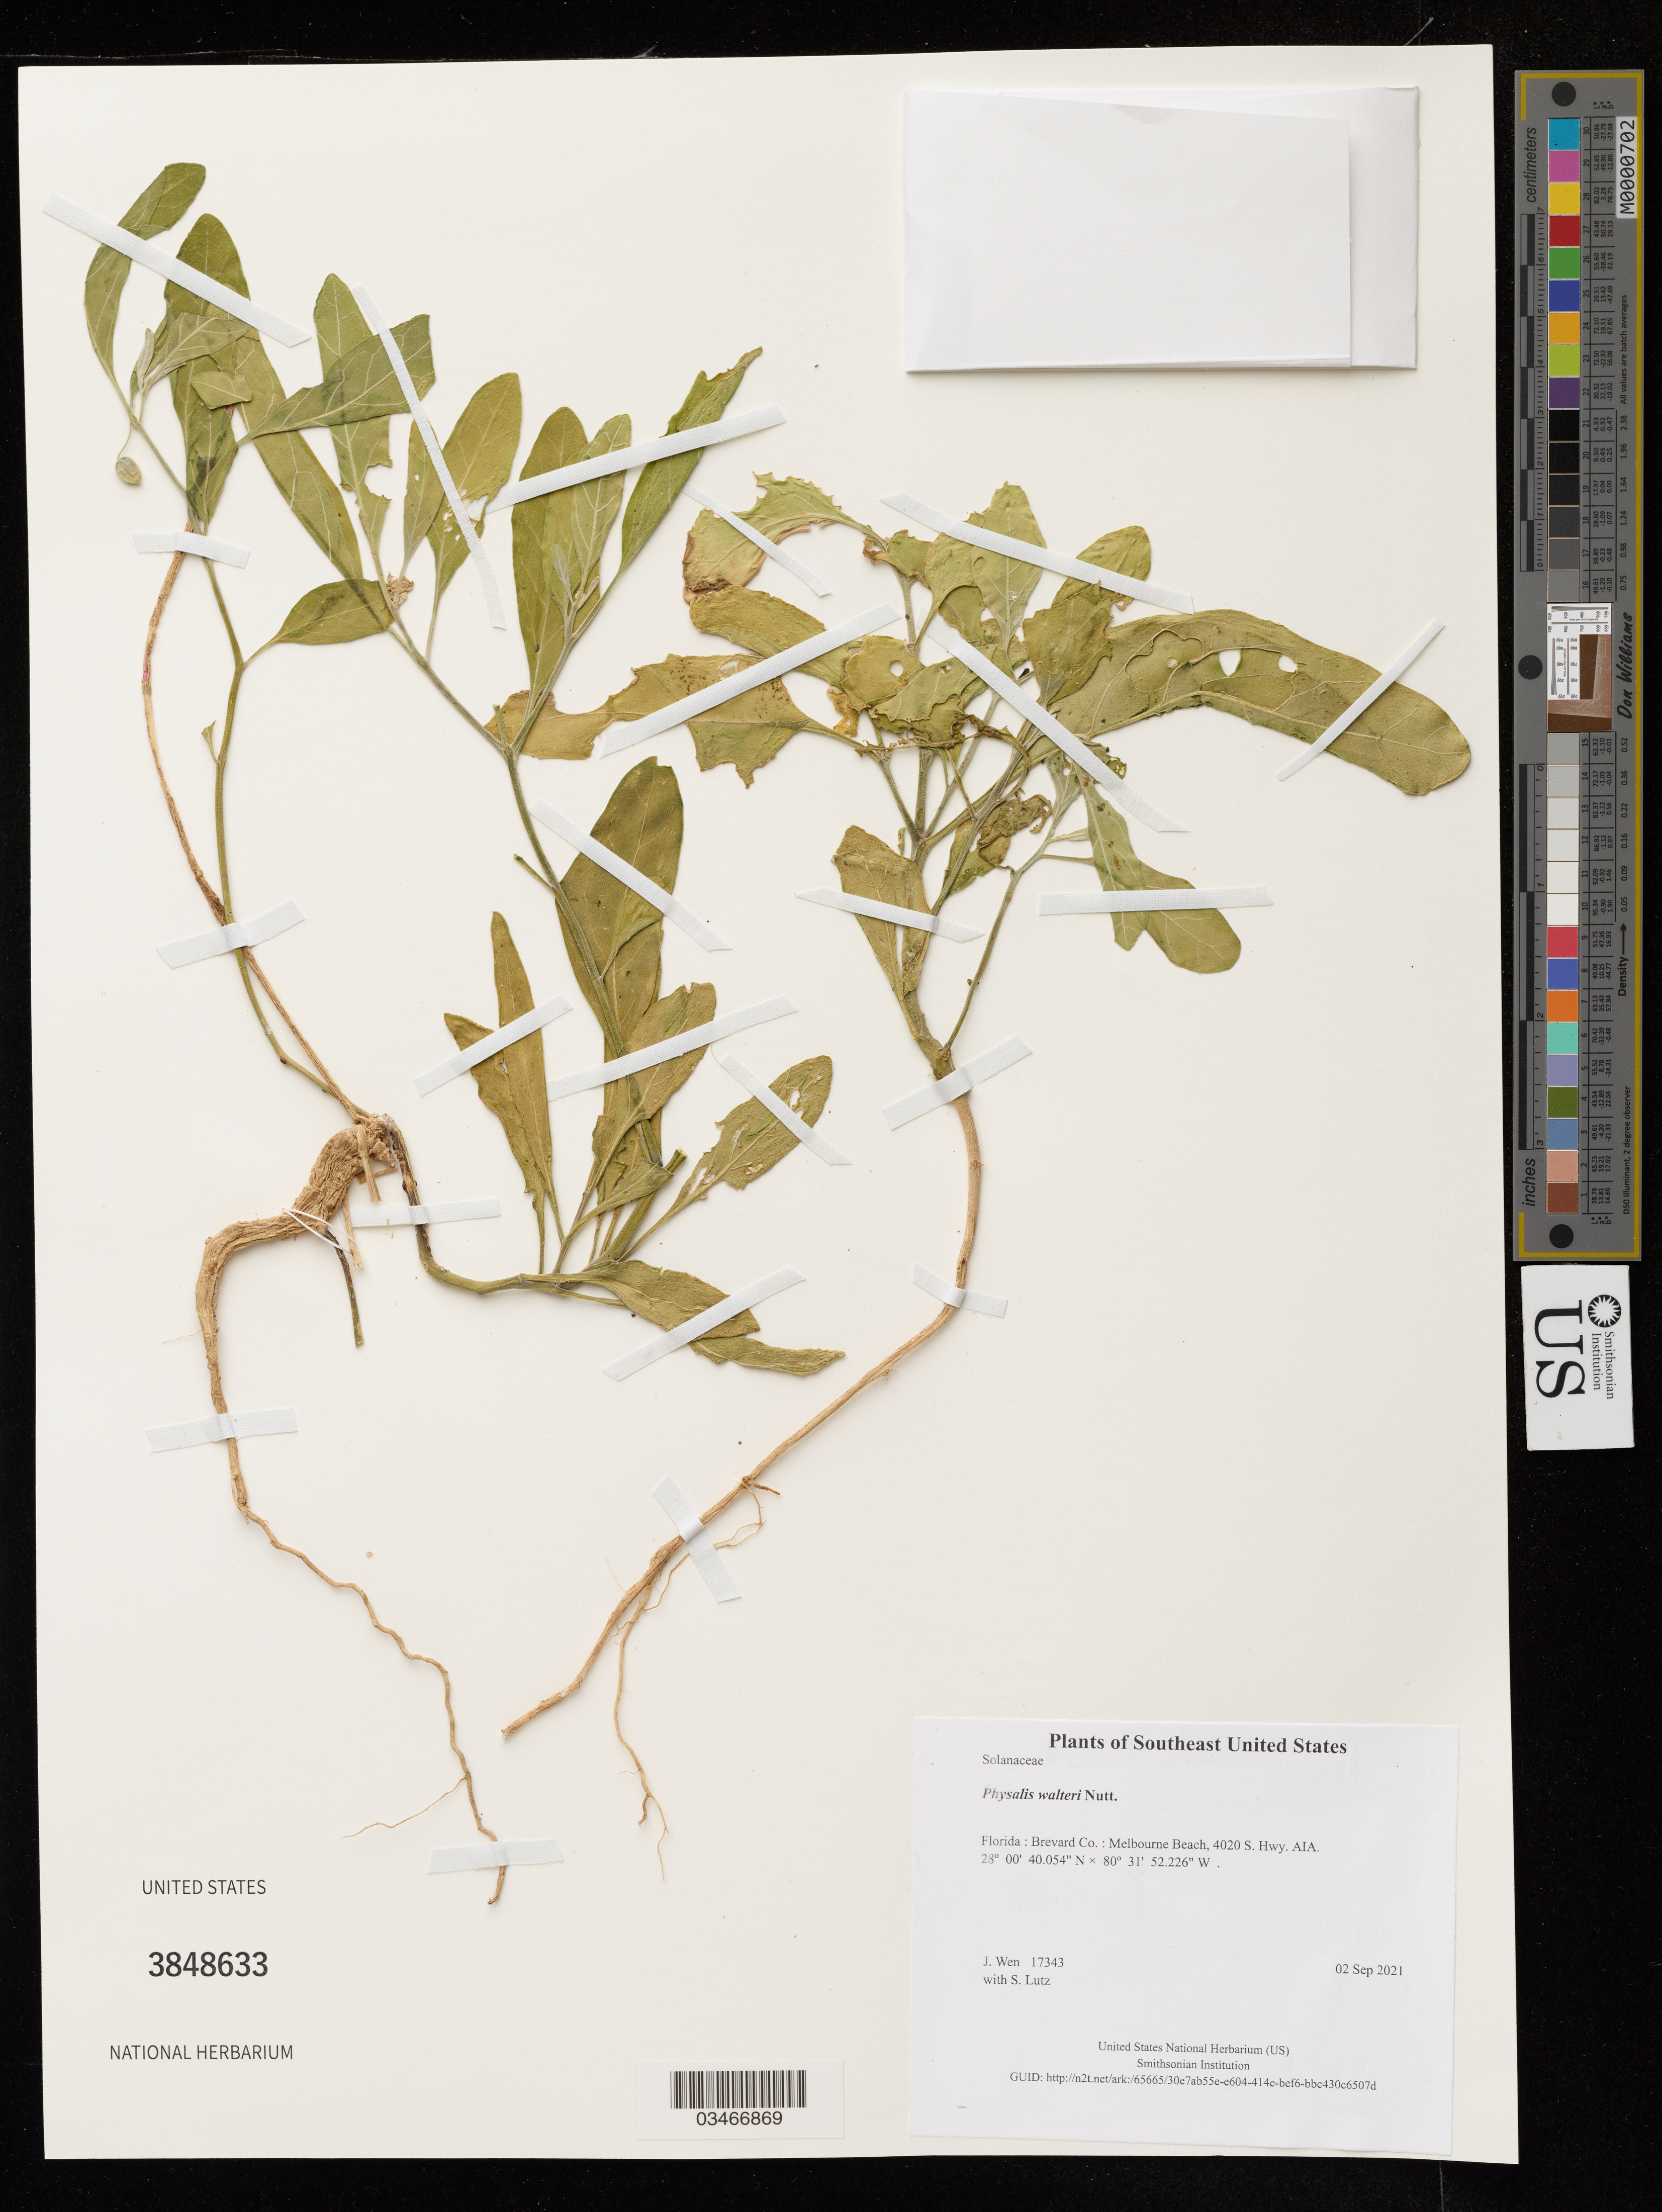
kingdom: Plantae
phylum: Tracheophyta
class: Magnoliopsida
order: Solanales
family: Solanaceae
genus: Physalis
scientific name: Physalis walteri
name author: Nutt.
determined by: Wen, Jun, (BOT), Smithsonian Institution - National Museum of Natural History (UNITED STATES)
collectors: J. Wen & S. Lutz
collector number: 17343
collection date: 2021-09-02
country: United States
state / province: Florida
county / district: Brevard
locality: Melbourne Beach, 4020 S. Hwy. AIA.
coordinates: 28.01112619 N, 80.5311738 W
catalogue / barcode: US 3848633